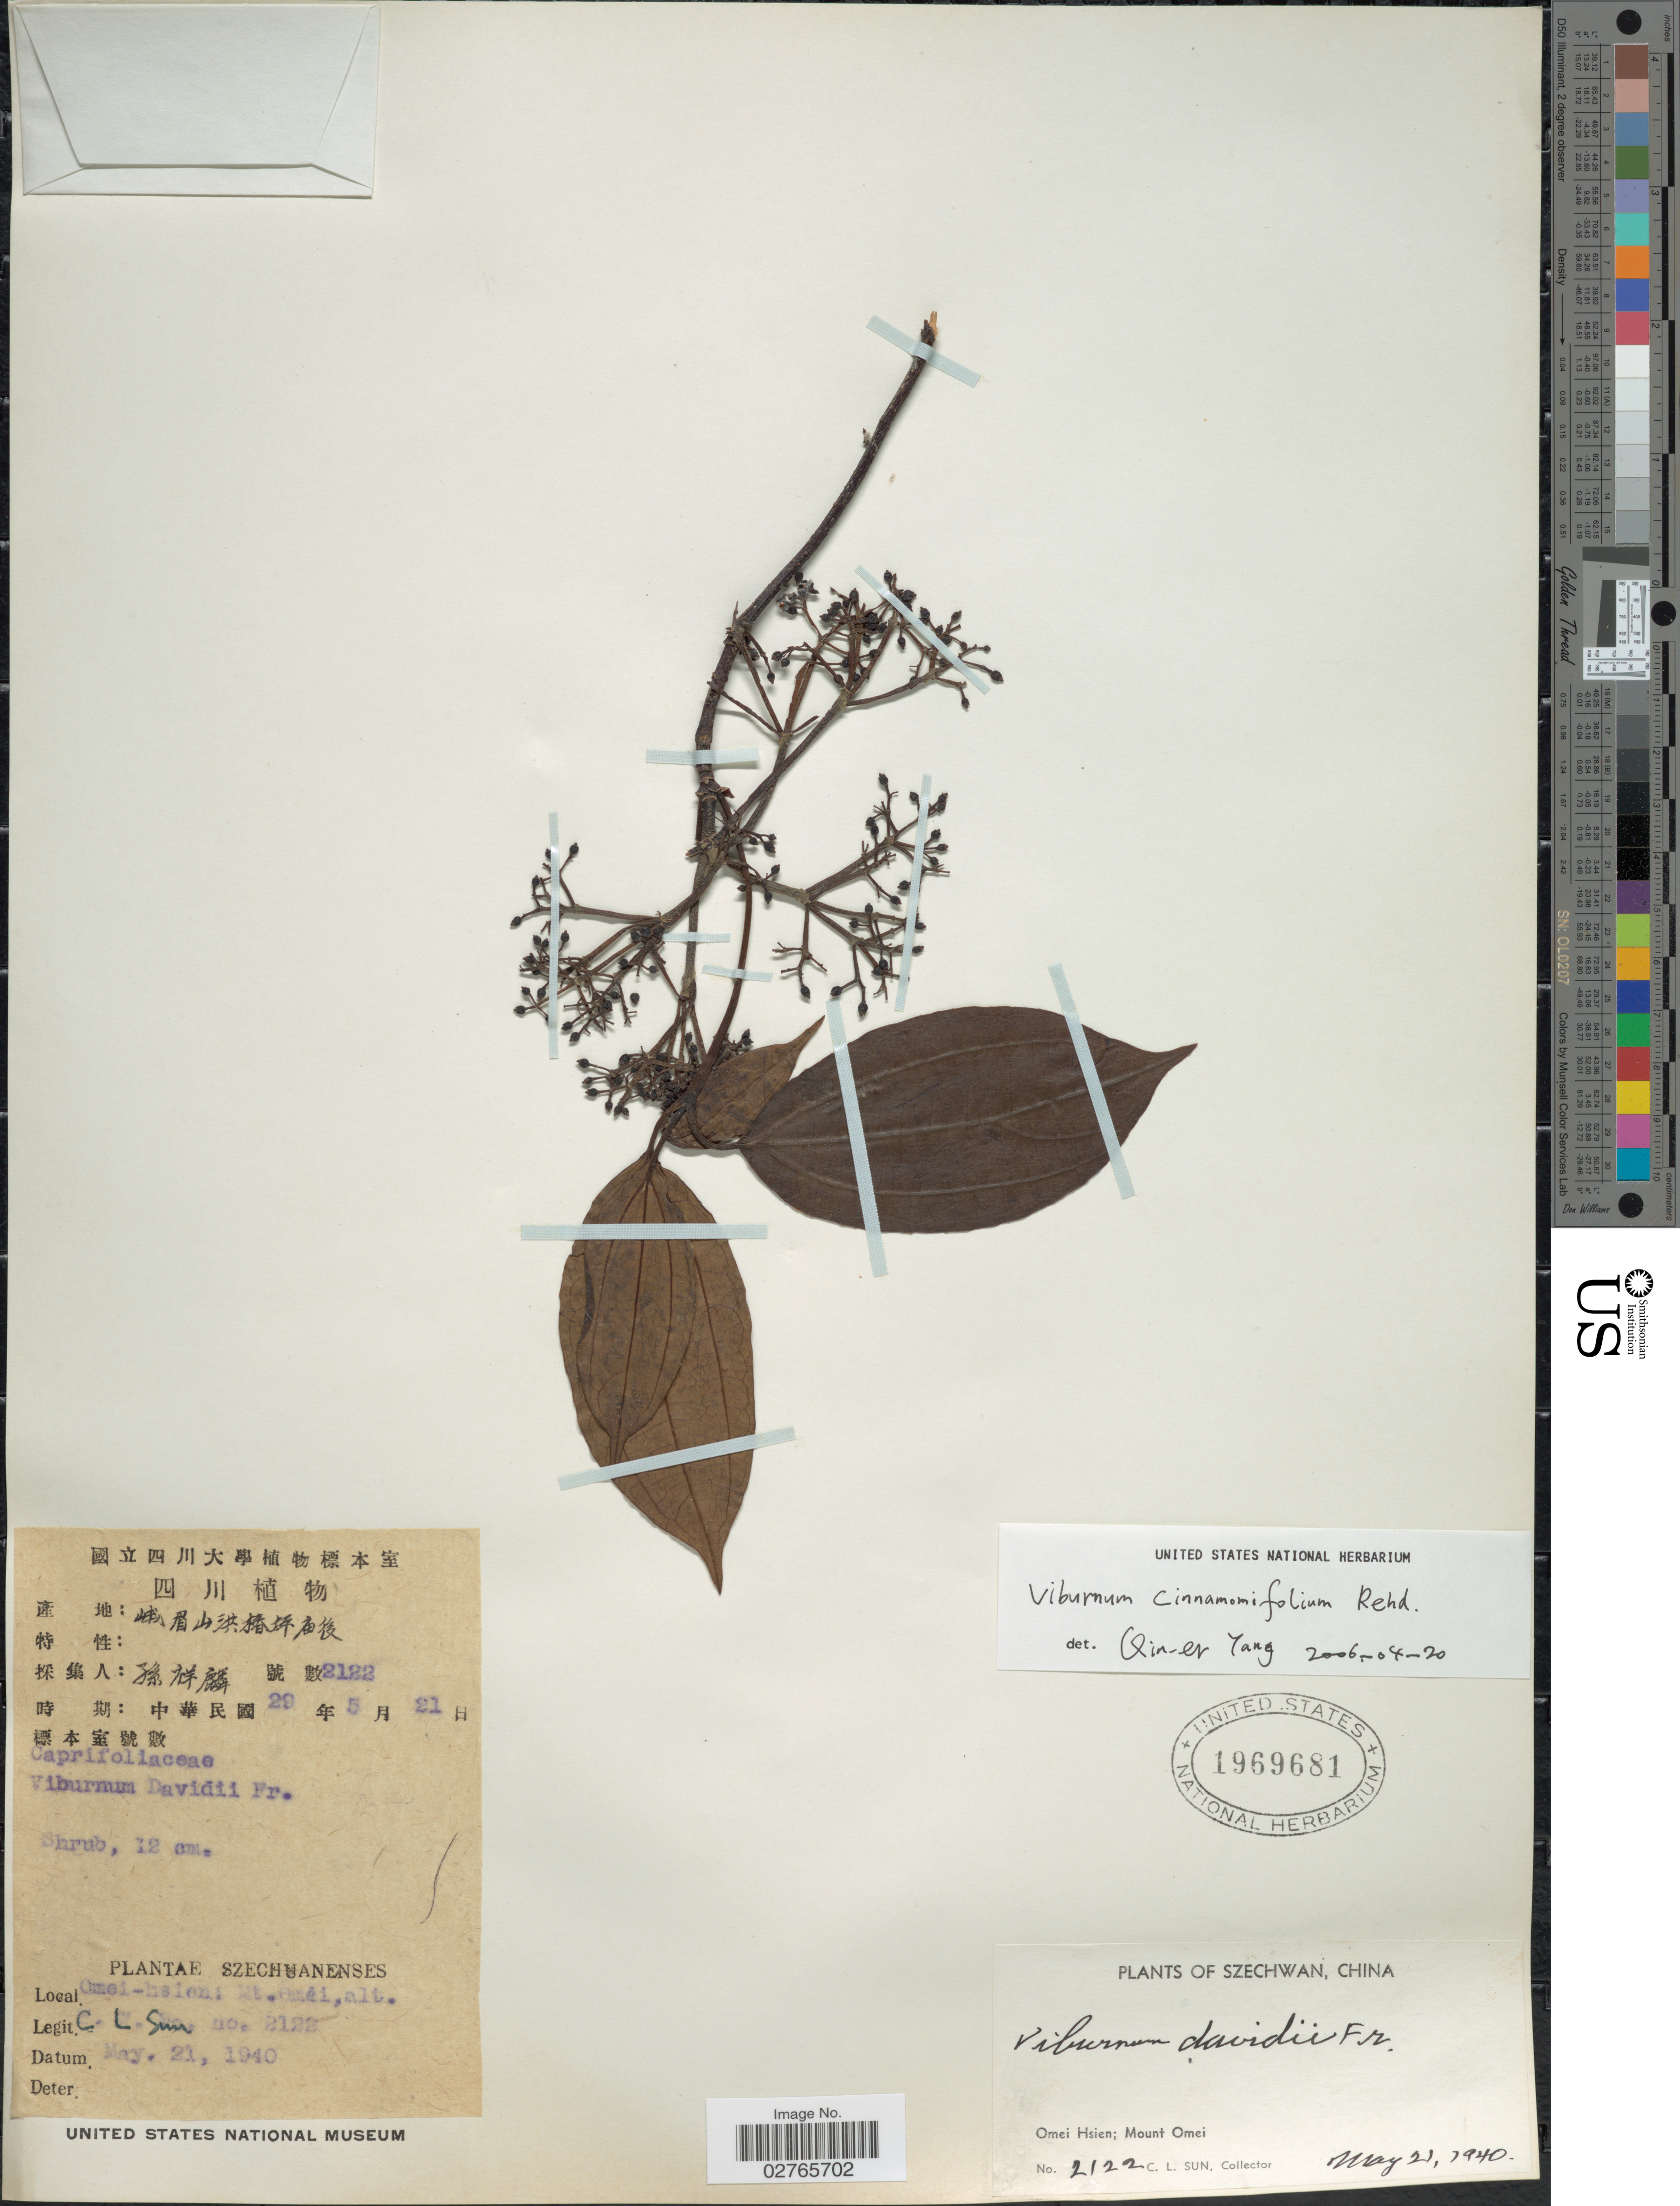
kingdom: Plantae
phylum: Tracheophyta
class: Magnoliopsida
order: Dipsacales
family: Viburnaceae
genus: Viburnum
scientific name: Viburnum cinnamomifolium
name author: Rehder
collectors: C. Sun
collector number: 2122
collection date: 1940-05-21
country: China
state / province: Sichuan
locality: Szechuanenses. Omei Hsien; Mount Omei.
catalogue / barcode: US 1969681